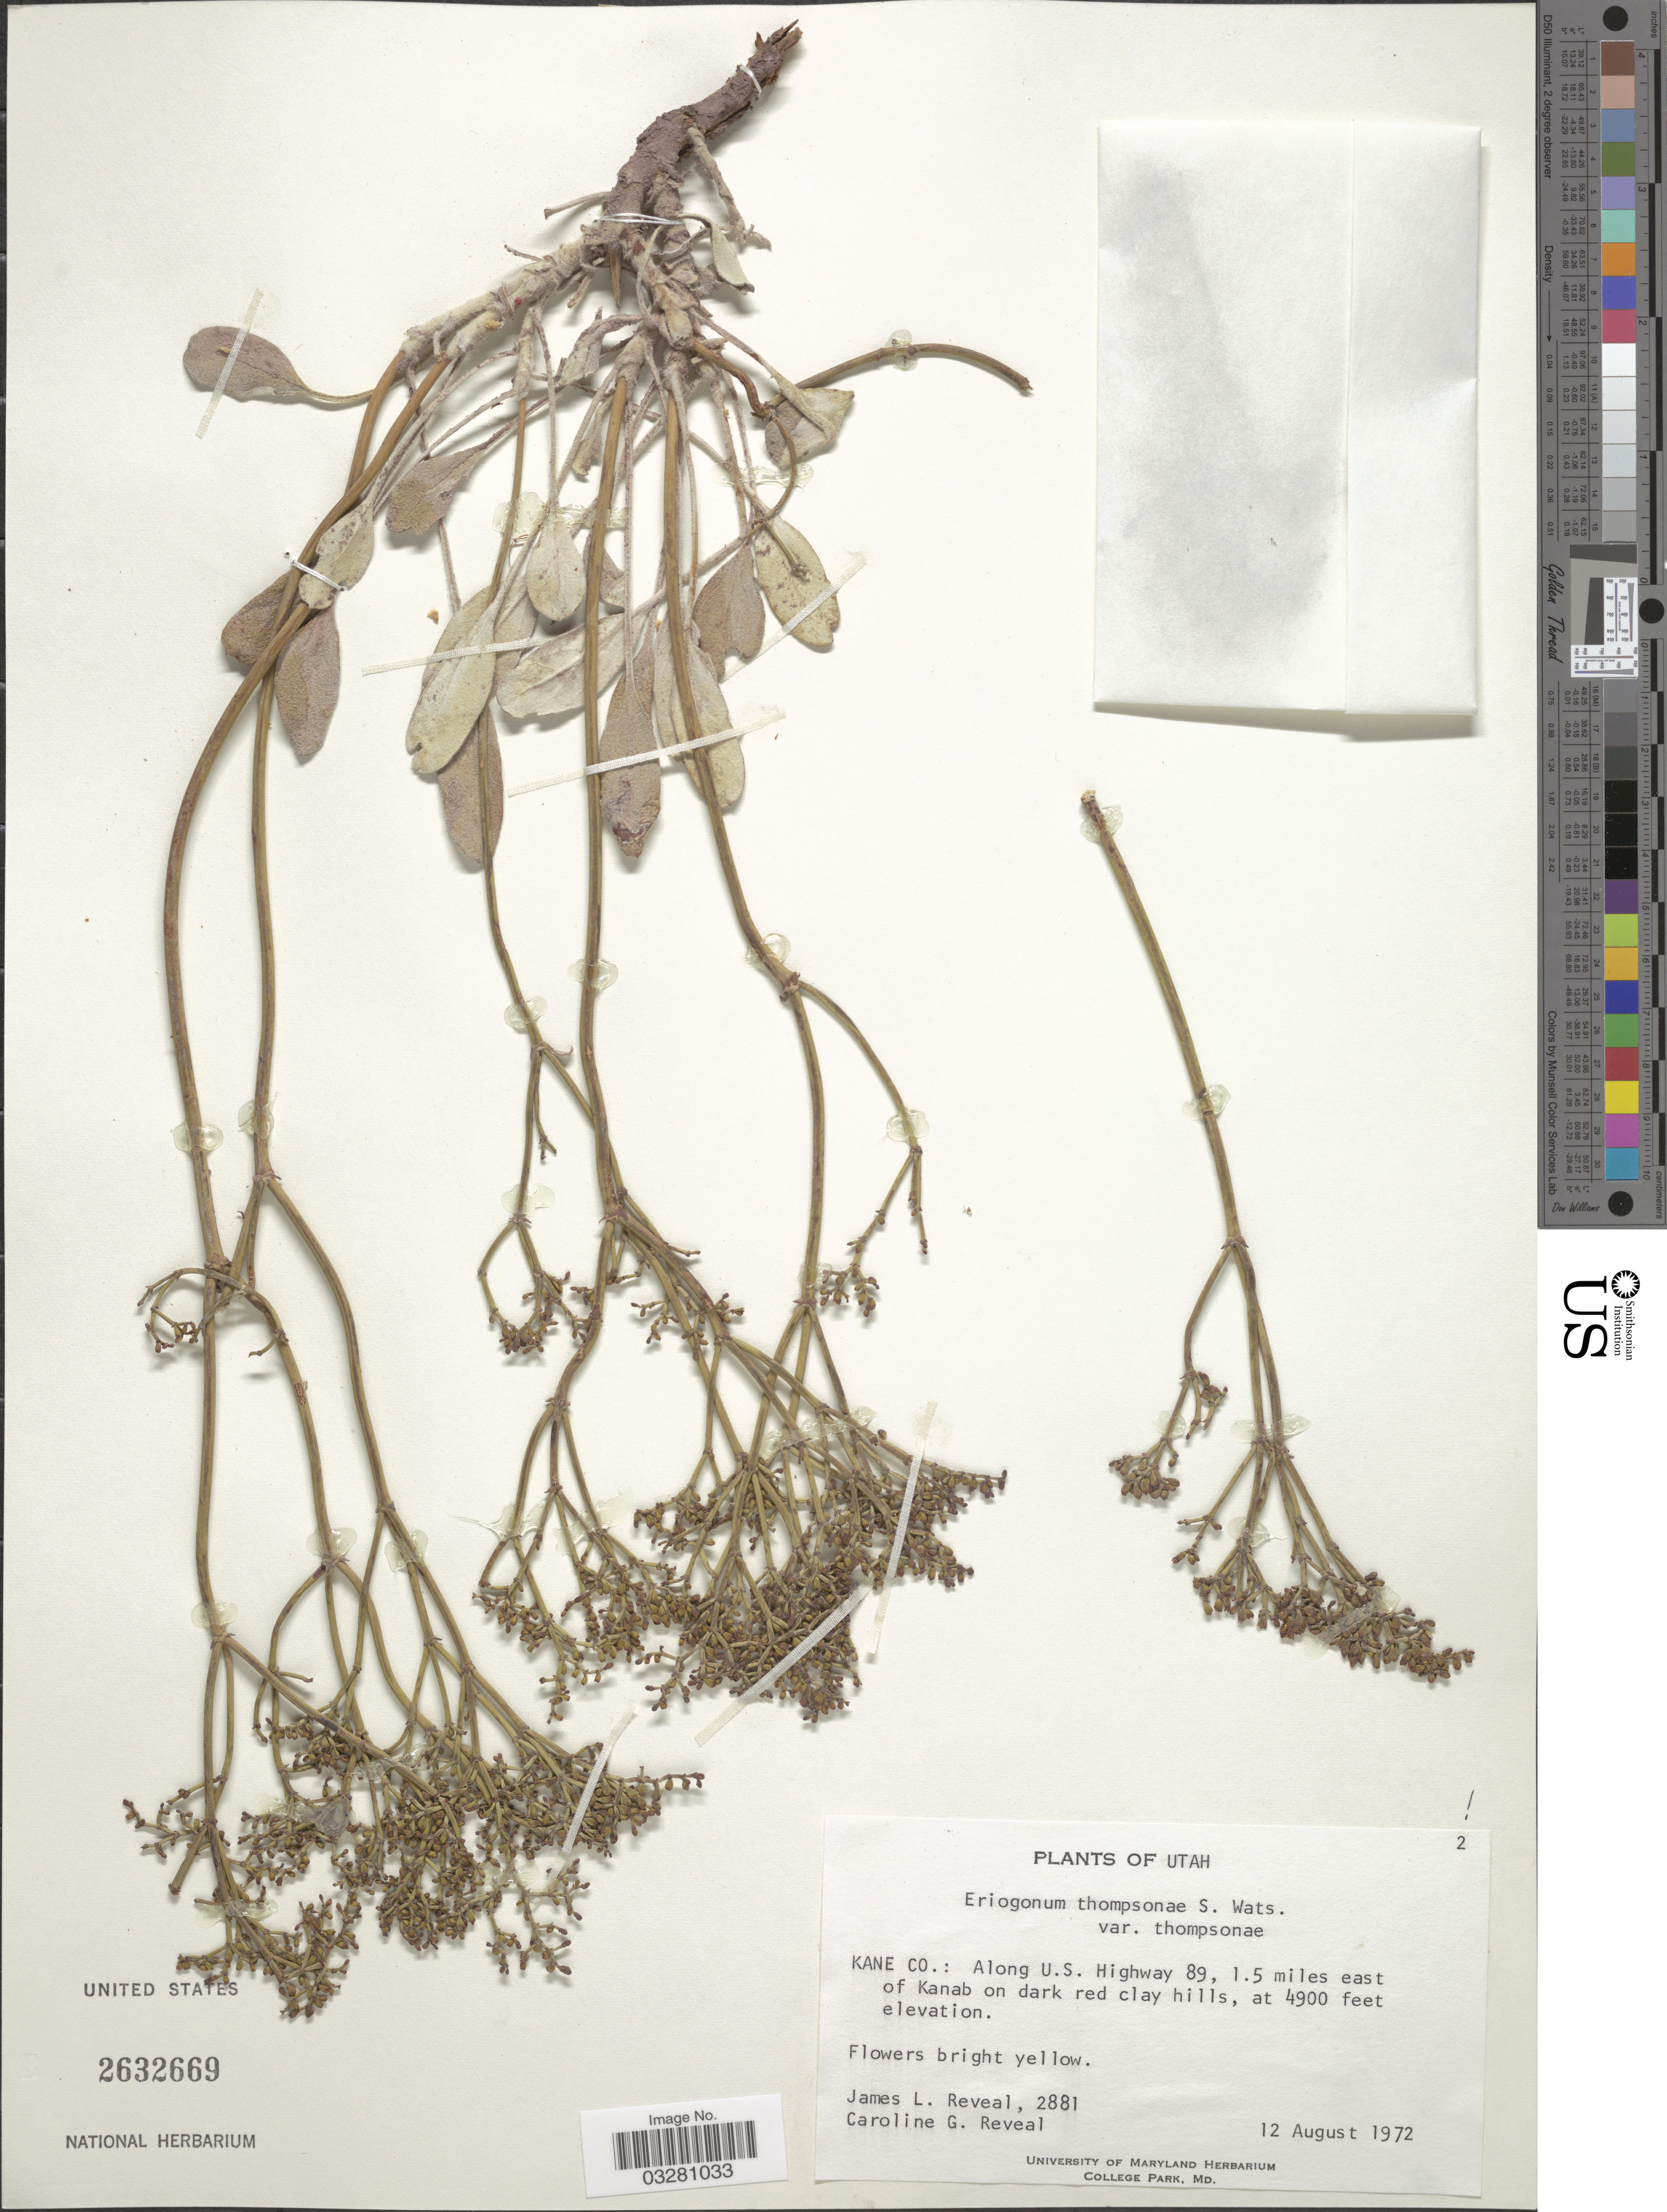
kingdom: Plantae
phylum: Tracheophyta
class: Magnoliopsida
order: Caryophyllales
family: Polygonaceae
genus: Eriogonum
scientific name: Eriogonum thompsonae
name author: S. Watson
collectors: J. L. Reveal & C. G. Reveal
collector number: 2881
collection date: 1972-08-12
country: United States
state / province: Utah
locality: Kane Co.: Along U.S. Highway 89, 1.5 miles east of Kanab.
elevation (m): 1494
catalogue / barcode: US 2632669